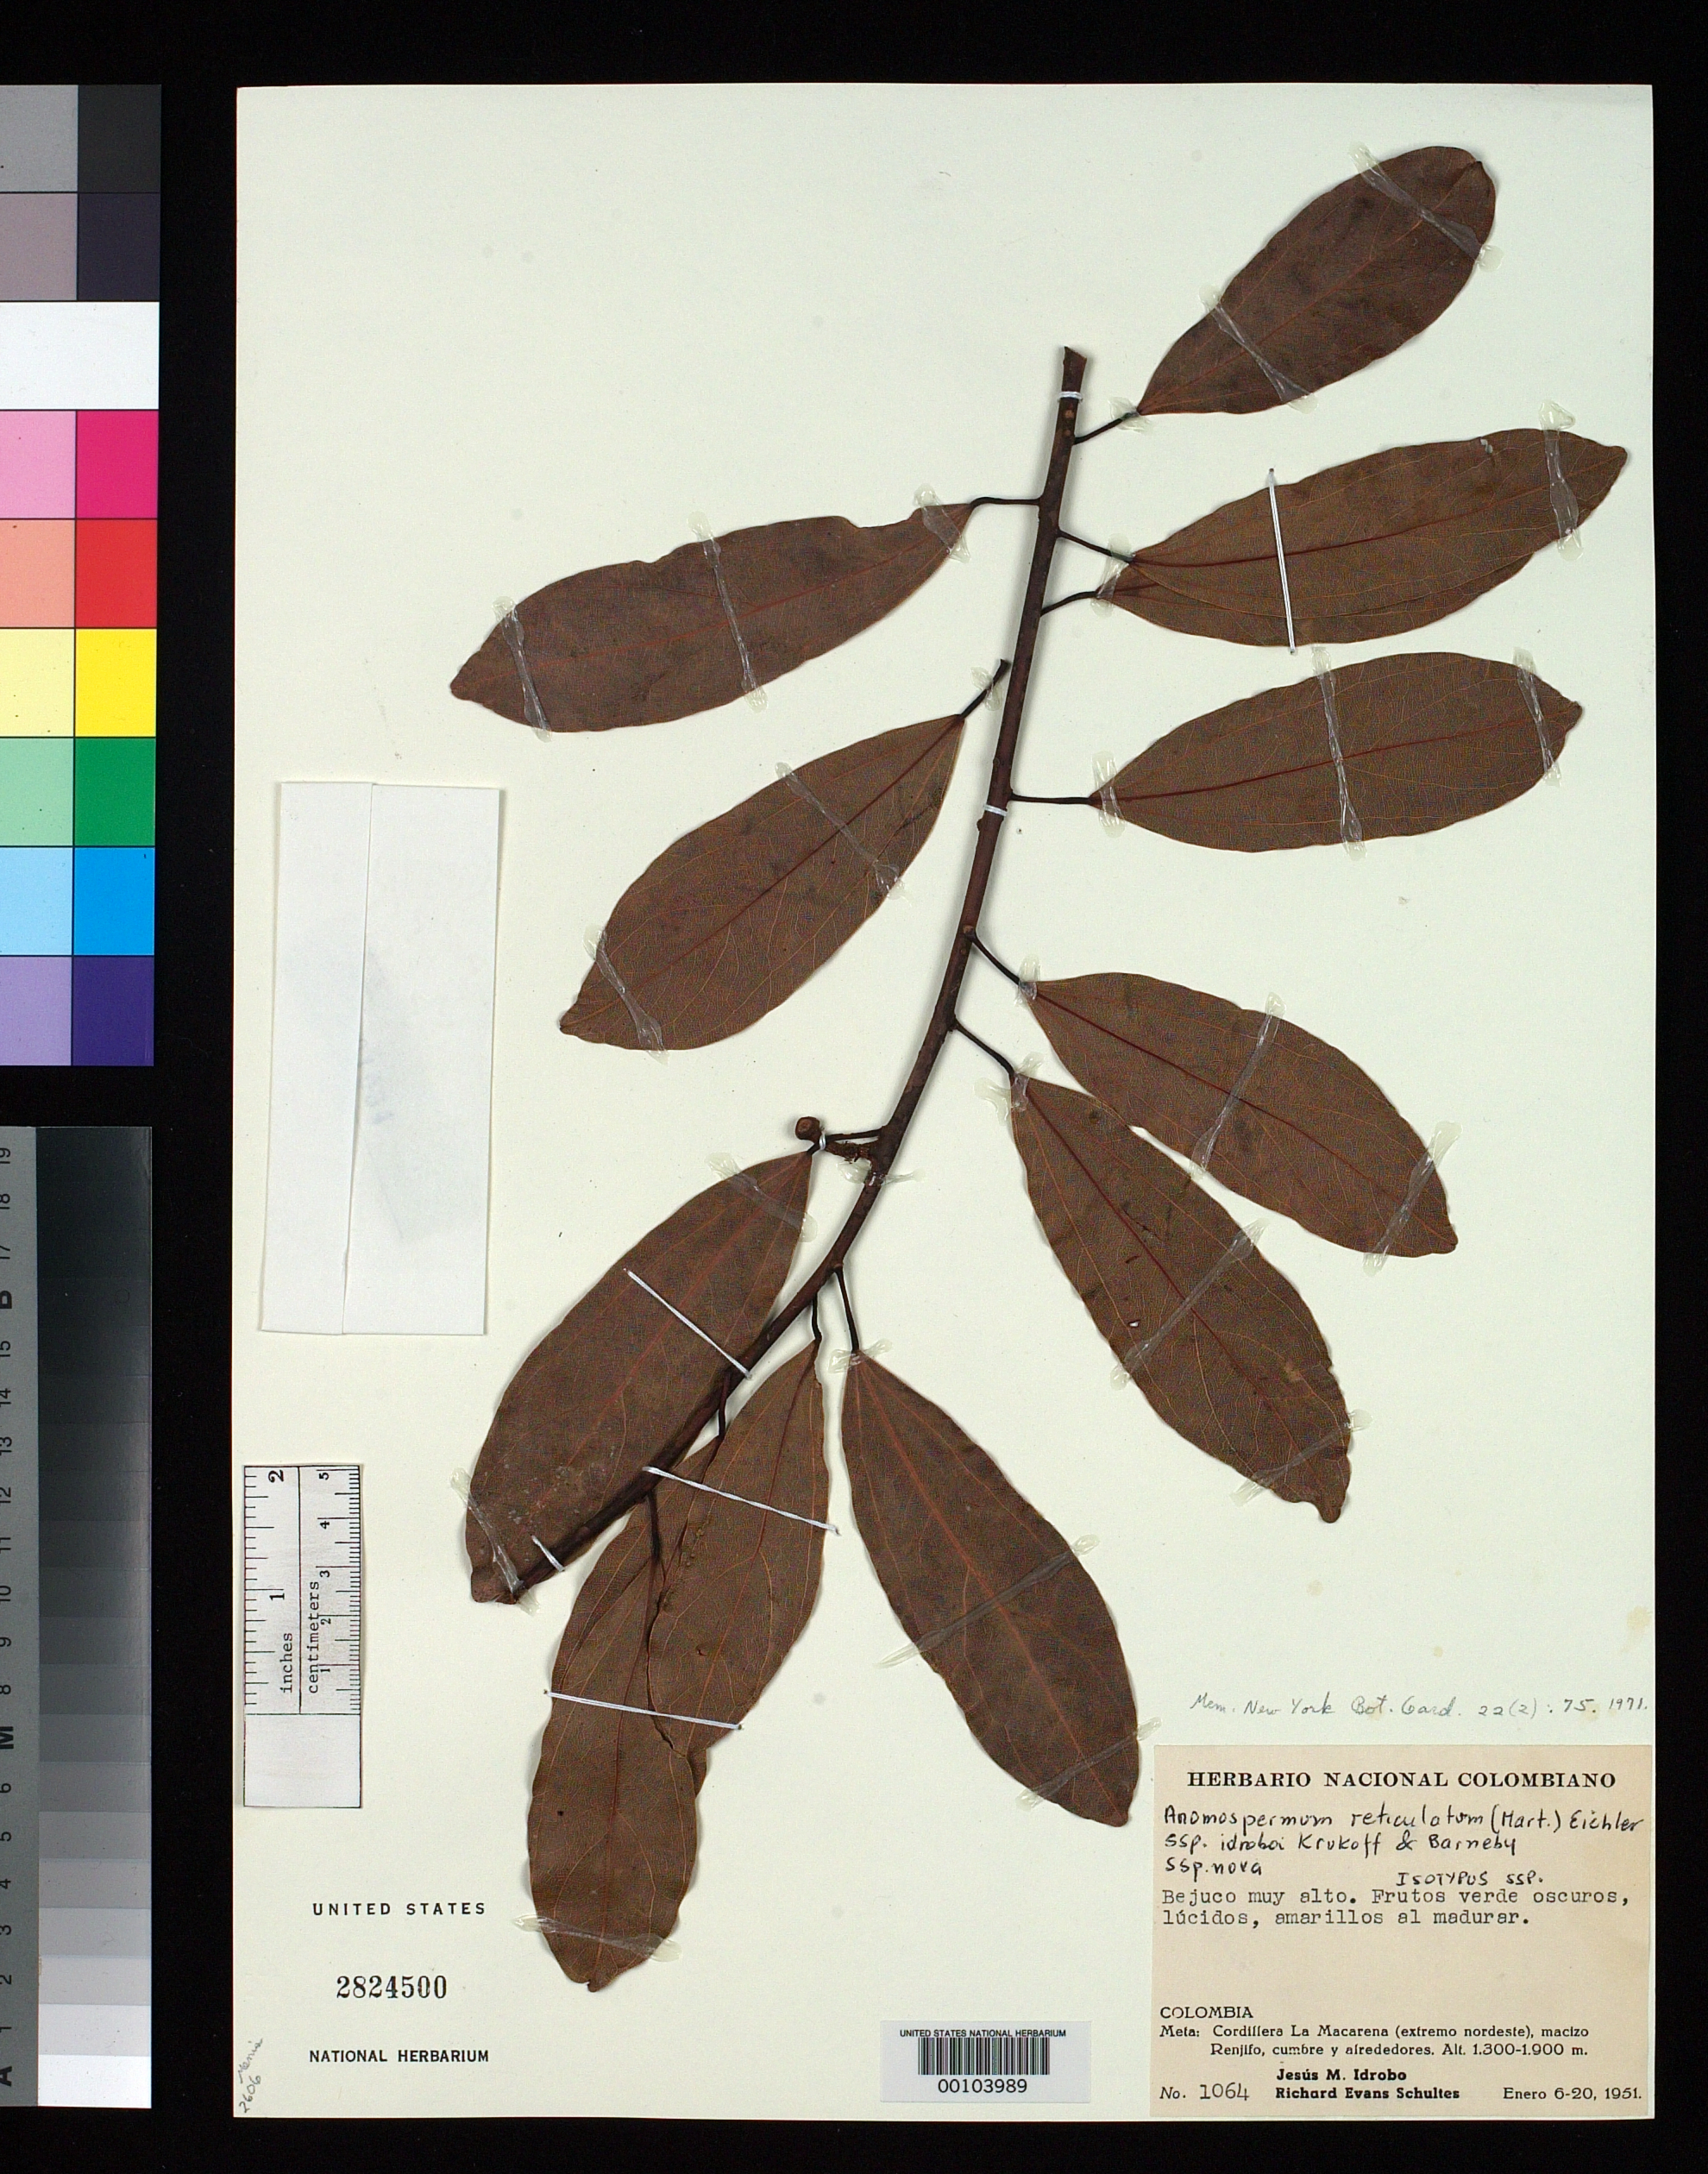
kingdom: Plantae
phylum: Tracheophyta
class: Magnoliopsida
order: Ranunculales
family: Menispermaceae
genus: Anomospermum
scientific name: Anomospermum reticulatum subsp. idroboi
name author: Krukoff & Barneby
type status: Isotype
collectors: J. M. Idrobo & R. E. Schultes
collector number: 1064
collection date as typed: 06 Jan 1951 to 20 Jan 1951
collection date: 1951-01-06/1951-01-20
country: Colombia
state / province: Meta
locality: Cordillera La Macarena, Macizo Renijifo.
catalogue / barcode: US 2824500